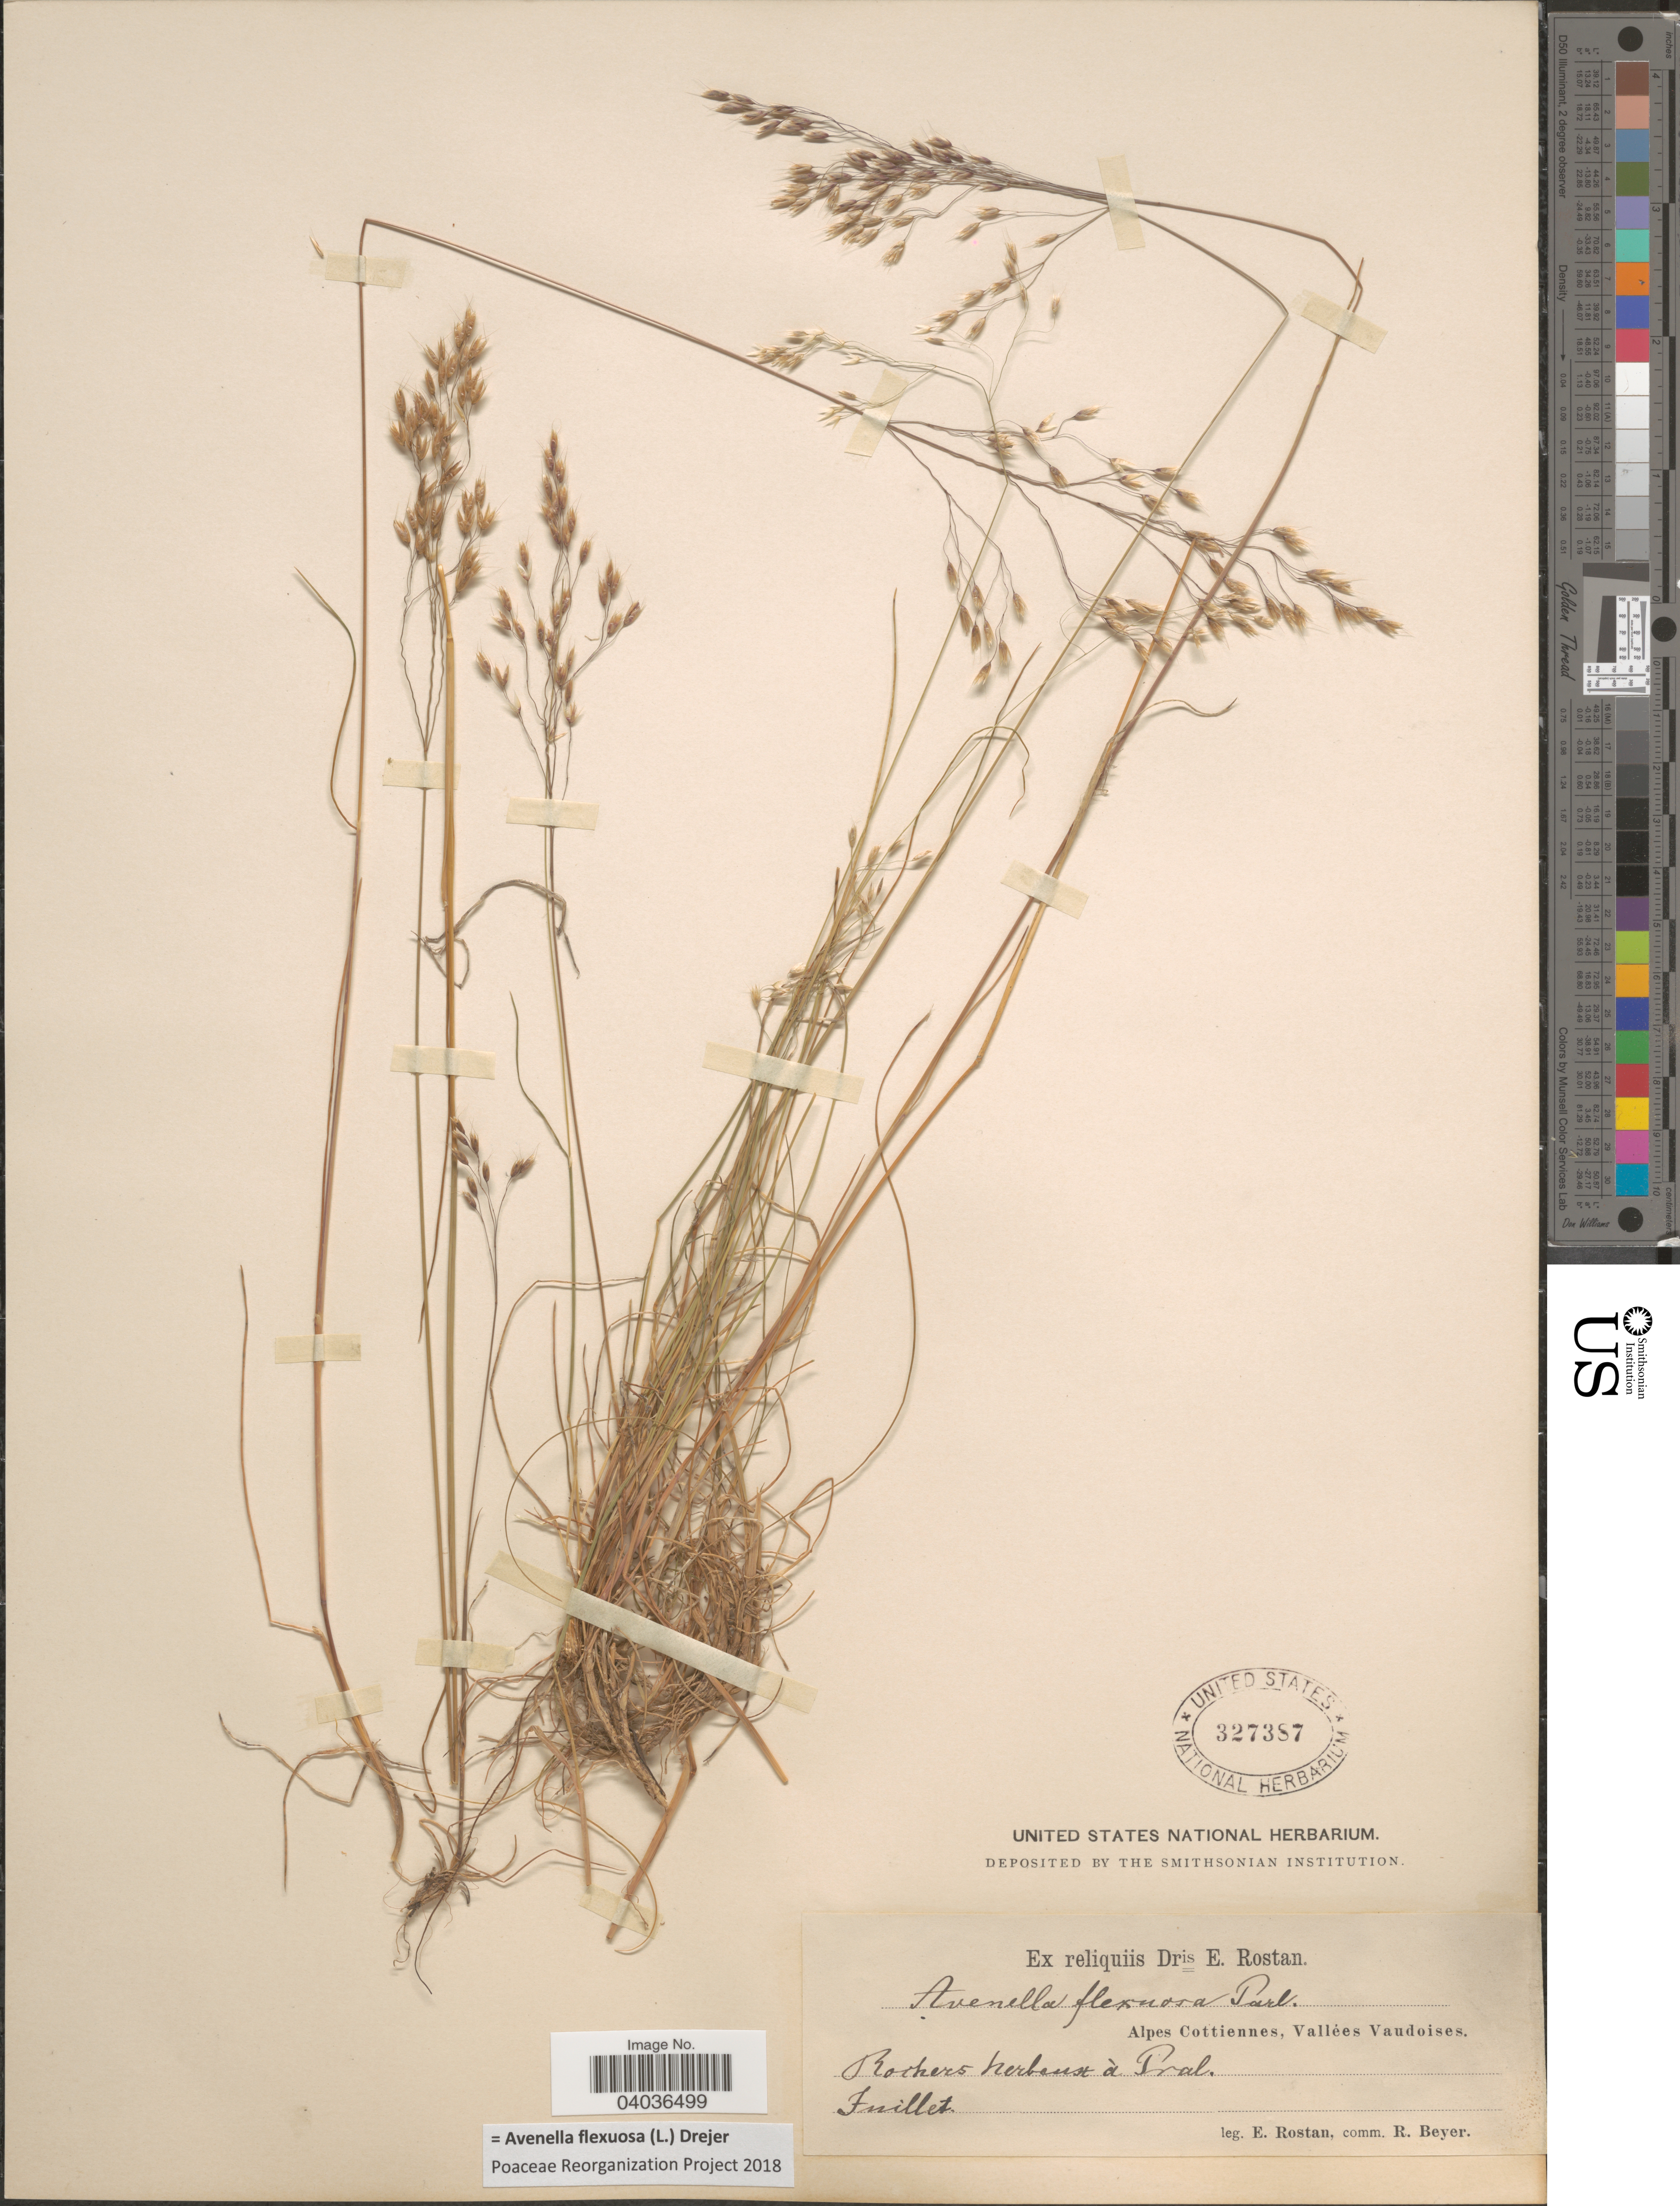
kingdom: Plantae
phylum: Tracheophyta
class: Liliopsida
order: Poales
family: Poaceae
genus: Avenella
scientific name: Avenella flexuosa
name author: (L.) Drejer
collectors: E. Rostan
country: Switzerland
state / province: Vaud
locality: Alpes Cottiennes, Vallées Vaudoises. Rothers herbaux à Pral.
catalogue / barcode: US 327387